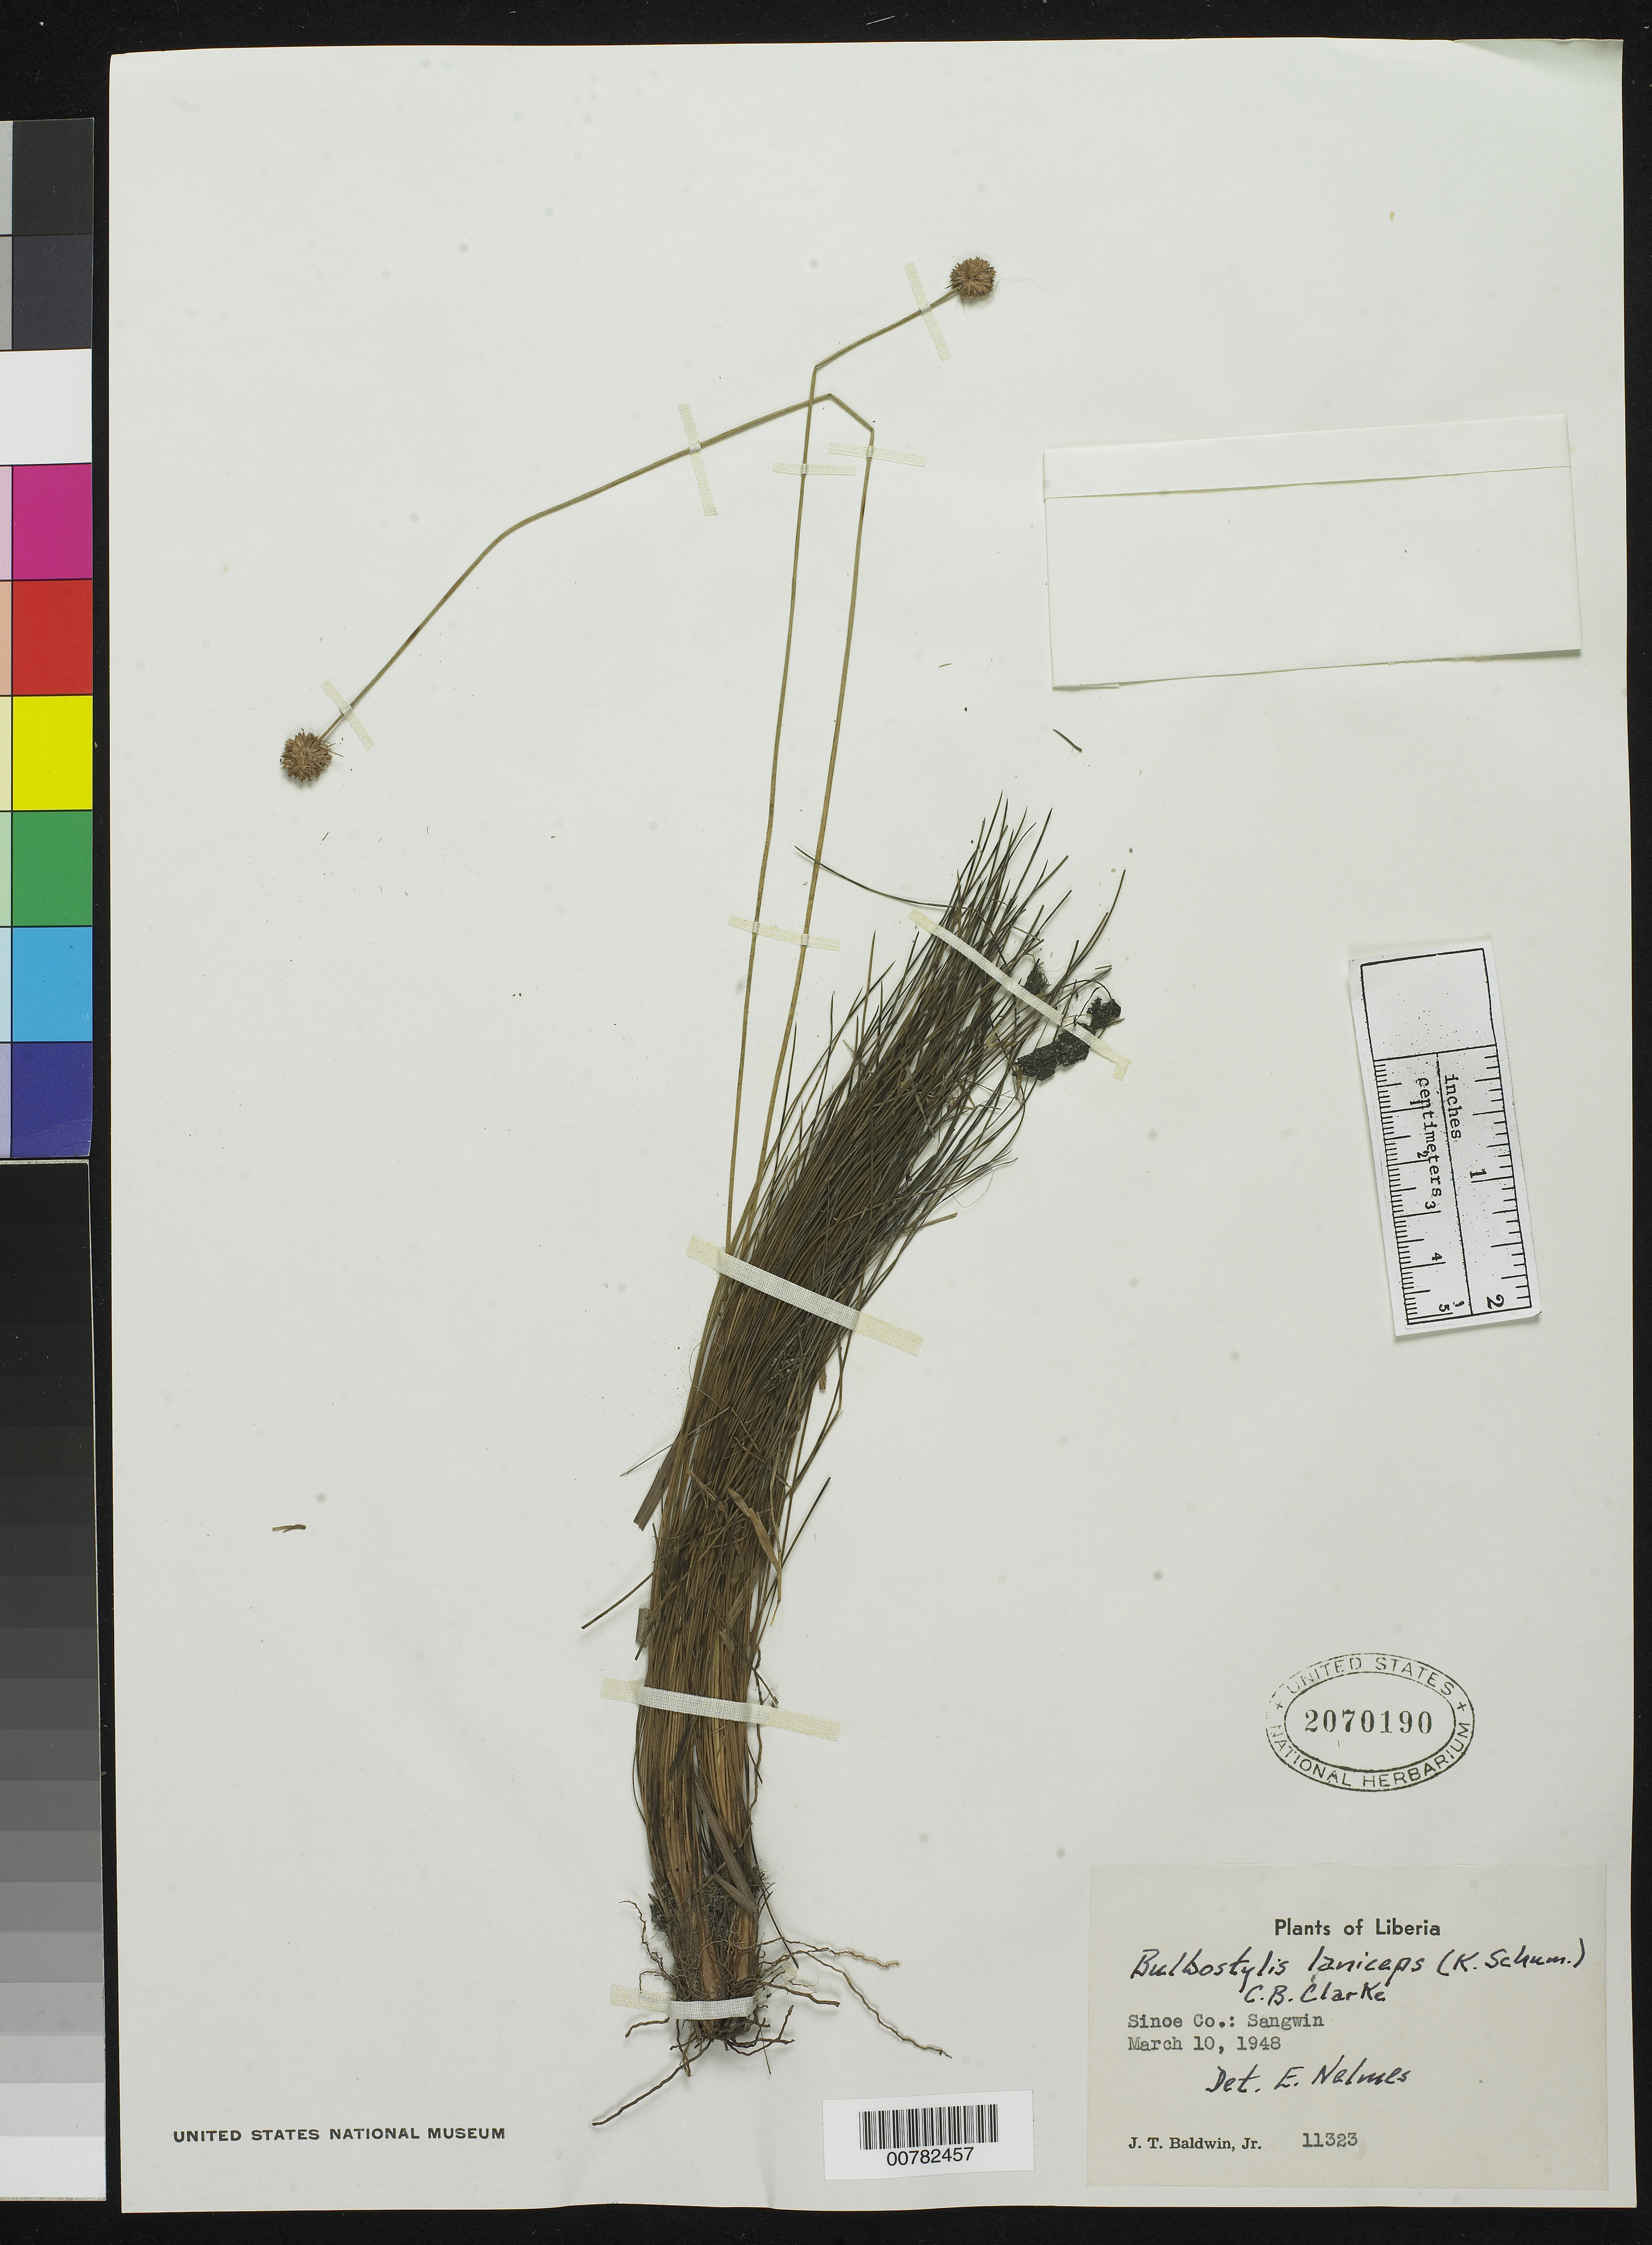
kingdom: Plantae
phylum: Tracheophyta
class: Liliopsida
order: Poales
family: Cyperaceae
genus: Bulbostylis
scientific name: Bulbostylis laniceps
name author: C.B. Clarke ex Durand & Schinz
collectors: J. T. Baldwin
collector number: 11323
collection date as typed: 10 Mar 1948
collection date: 1948-03-10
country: Liberia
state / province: Sinoe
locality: Sangwin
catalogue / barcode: US 2070190